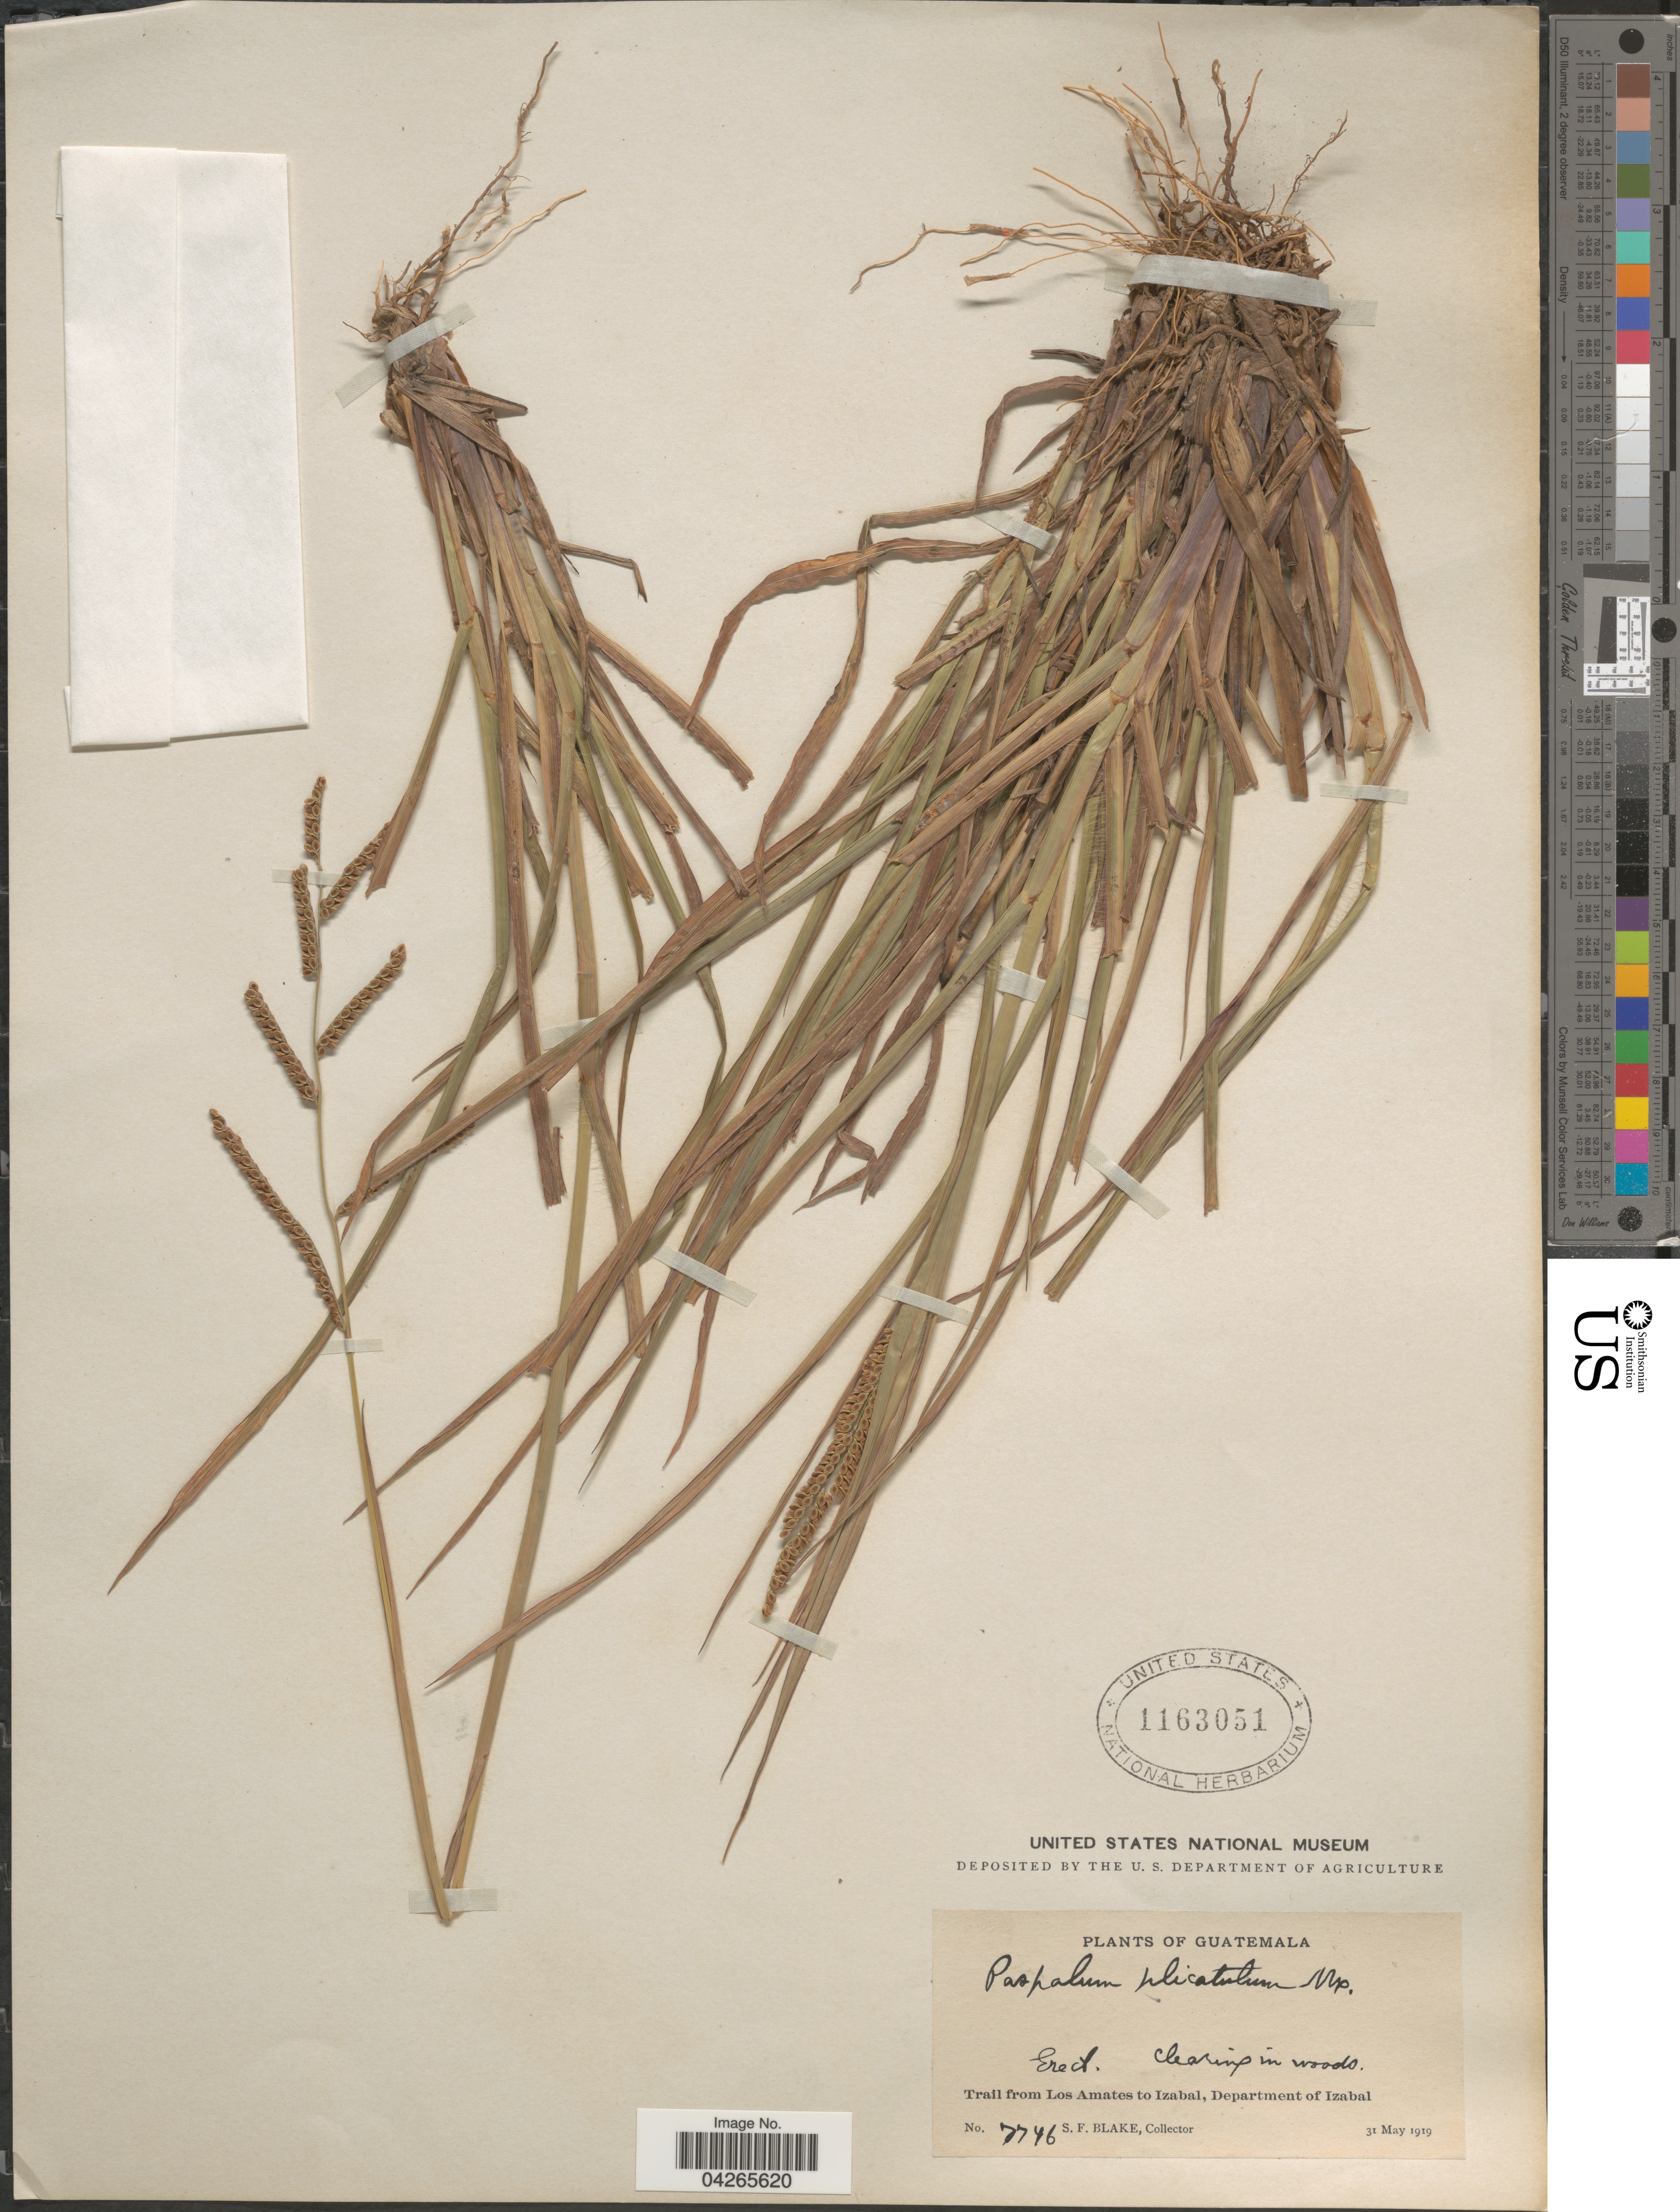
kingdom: Plantae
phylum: Tracheophyta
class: Liliopsida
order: Poales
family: Poaceae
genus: Paspalum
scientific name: Paspalum plicatulum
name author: Michx.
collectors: S. Blake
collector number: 7746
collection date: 1919-05-31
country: Guatemala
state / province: Izabal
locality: Clearing in woods. Trail from Los Amates to Izabal, Department of Izabal.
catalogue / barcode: US 1163051